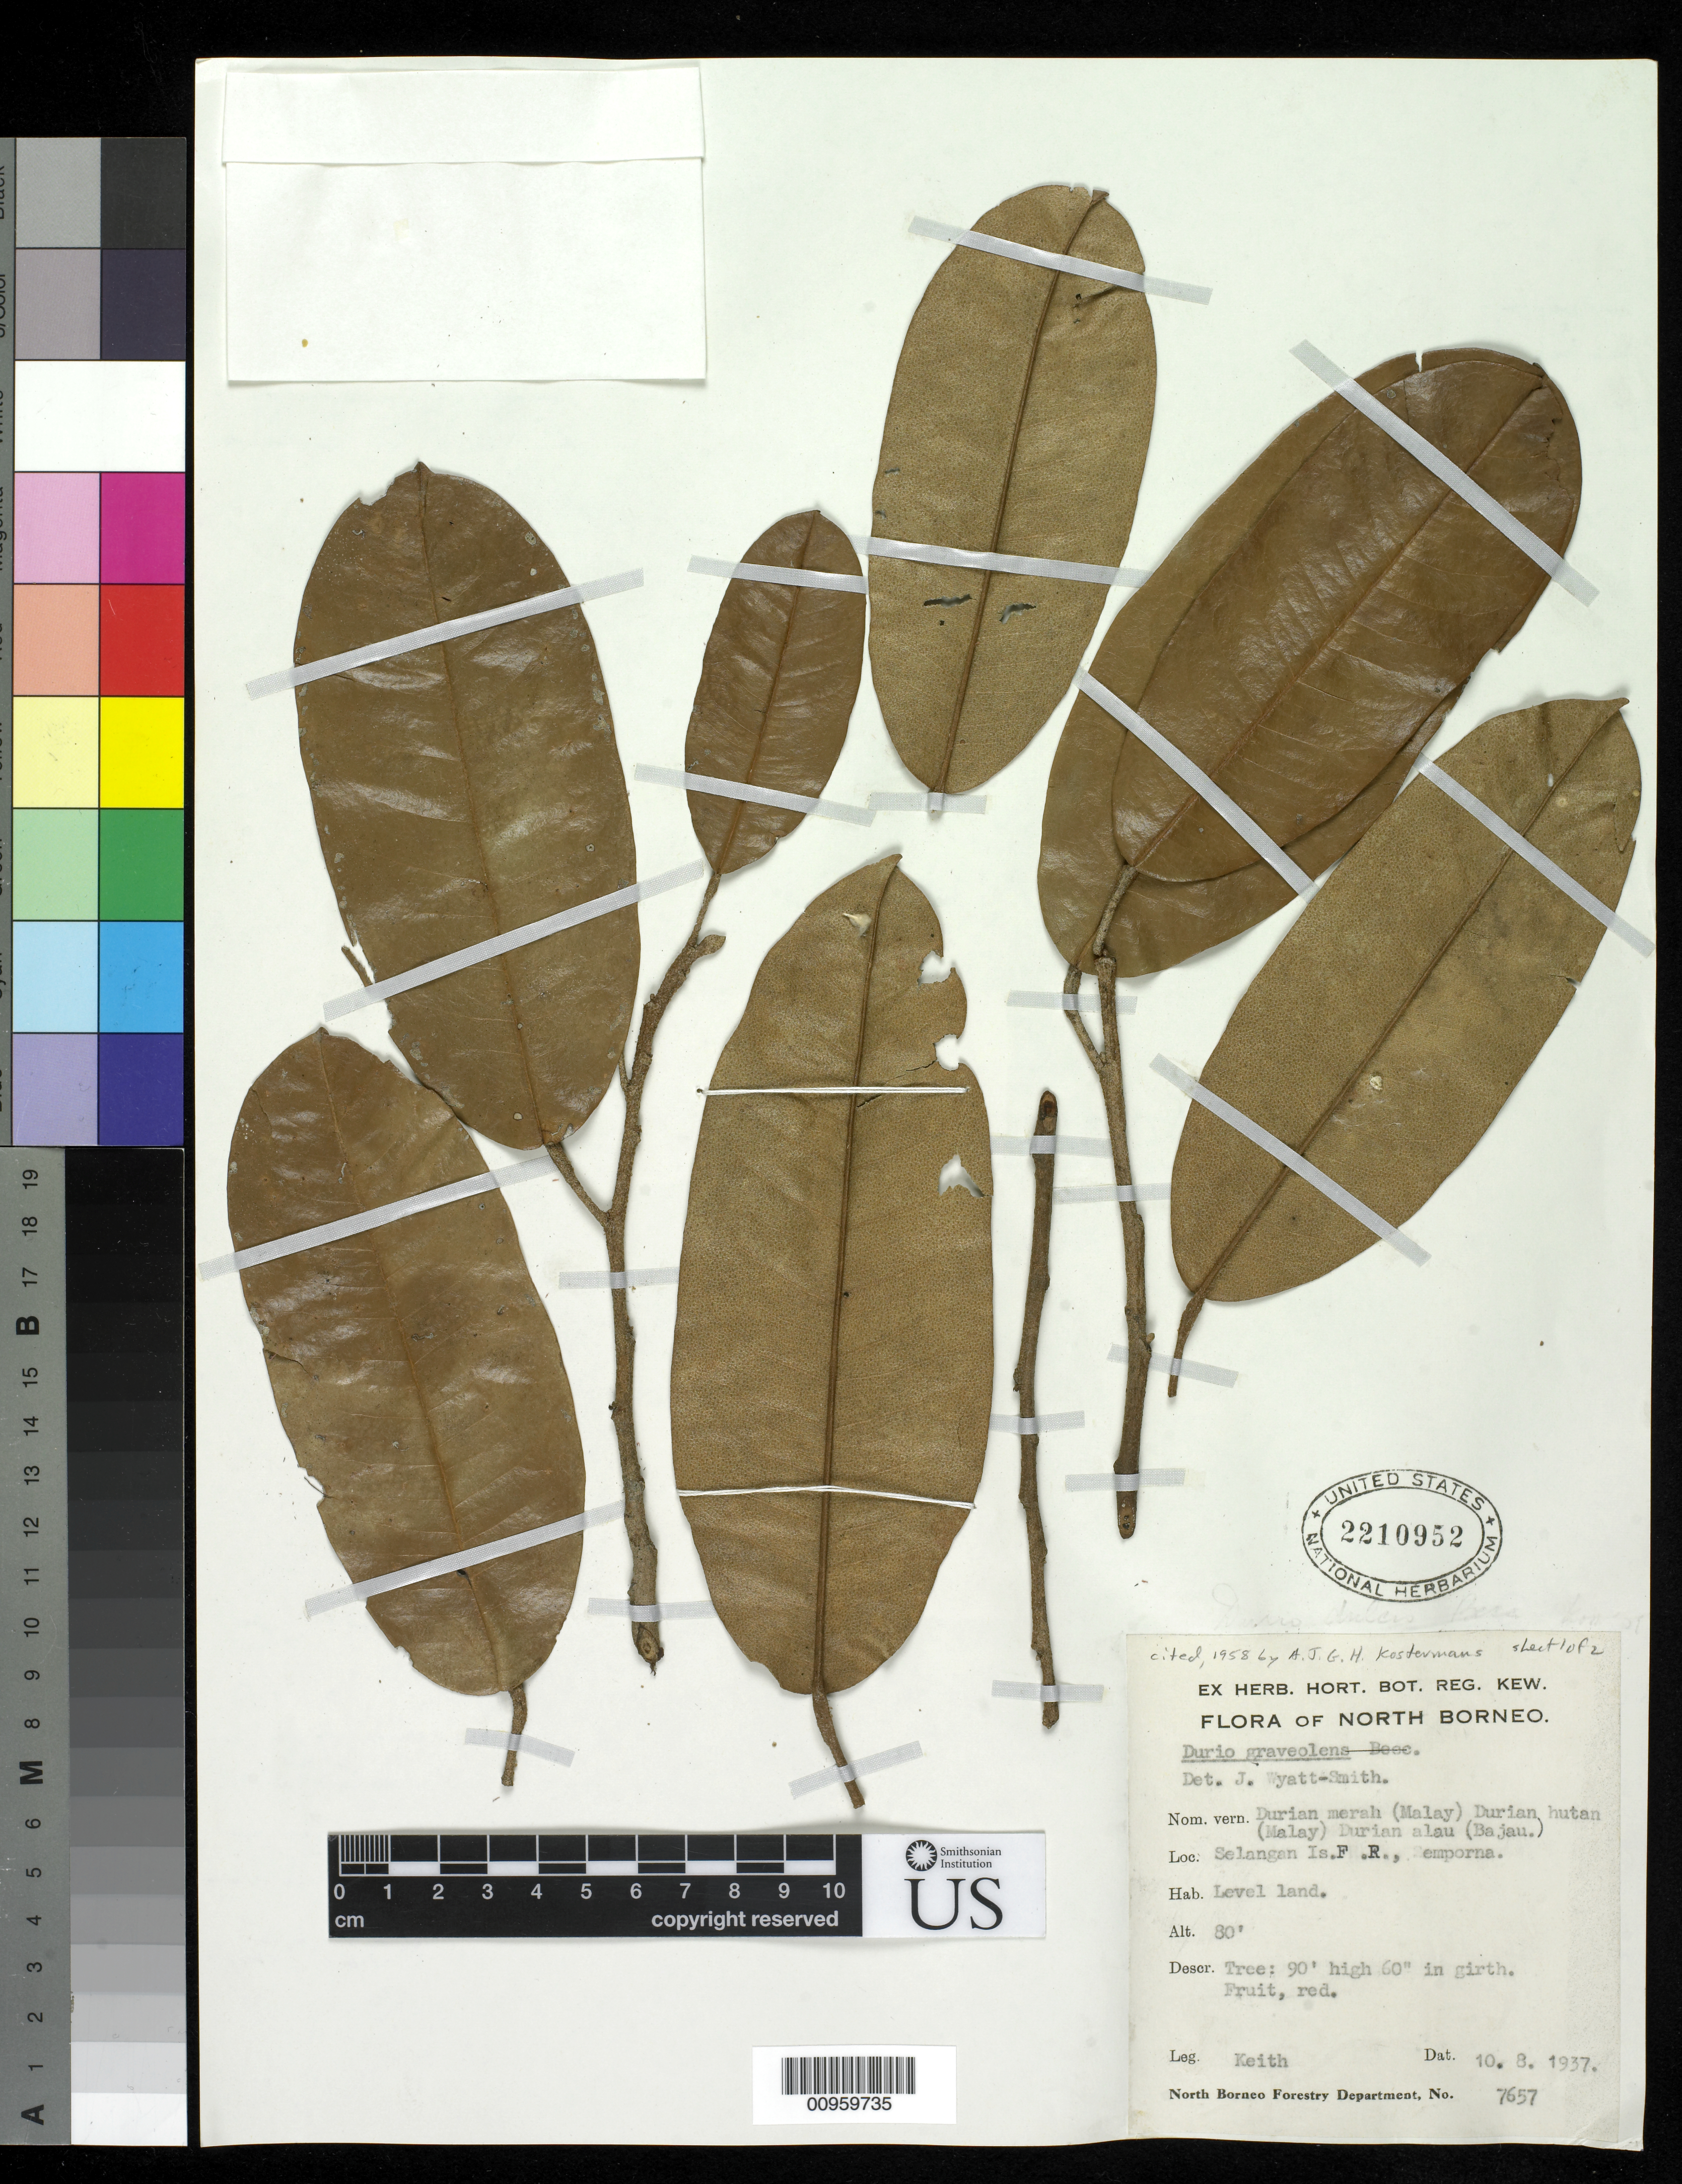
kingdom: Plantae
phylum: Tracheophyta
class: Magnoliopsida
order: Malvales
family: Malvaceae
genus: Durio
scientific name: Durio graveolens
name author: Becc.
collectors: H. Keith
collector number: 7657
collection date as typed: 10 Aug 1937 or 08 Oct 1937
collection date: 1937-08-10 or 1937-10-08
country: Malaysia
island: Borneo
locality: Selangan Is. F. R. Semporna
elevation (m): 80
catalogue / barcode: US 2210952